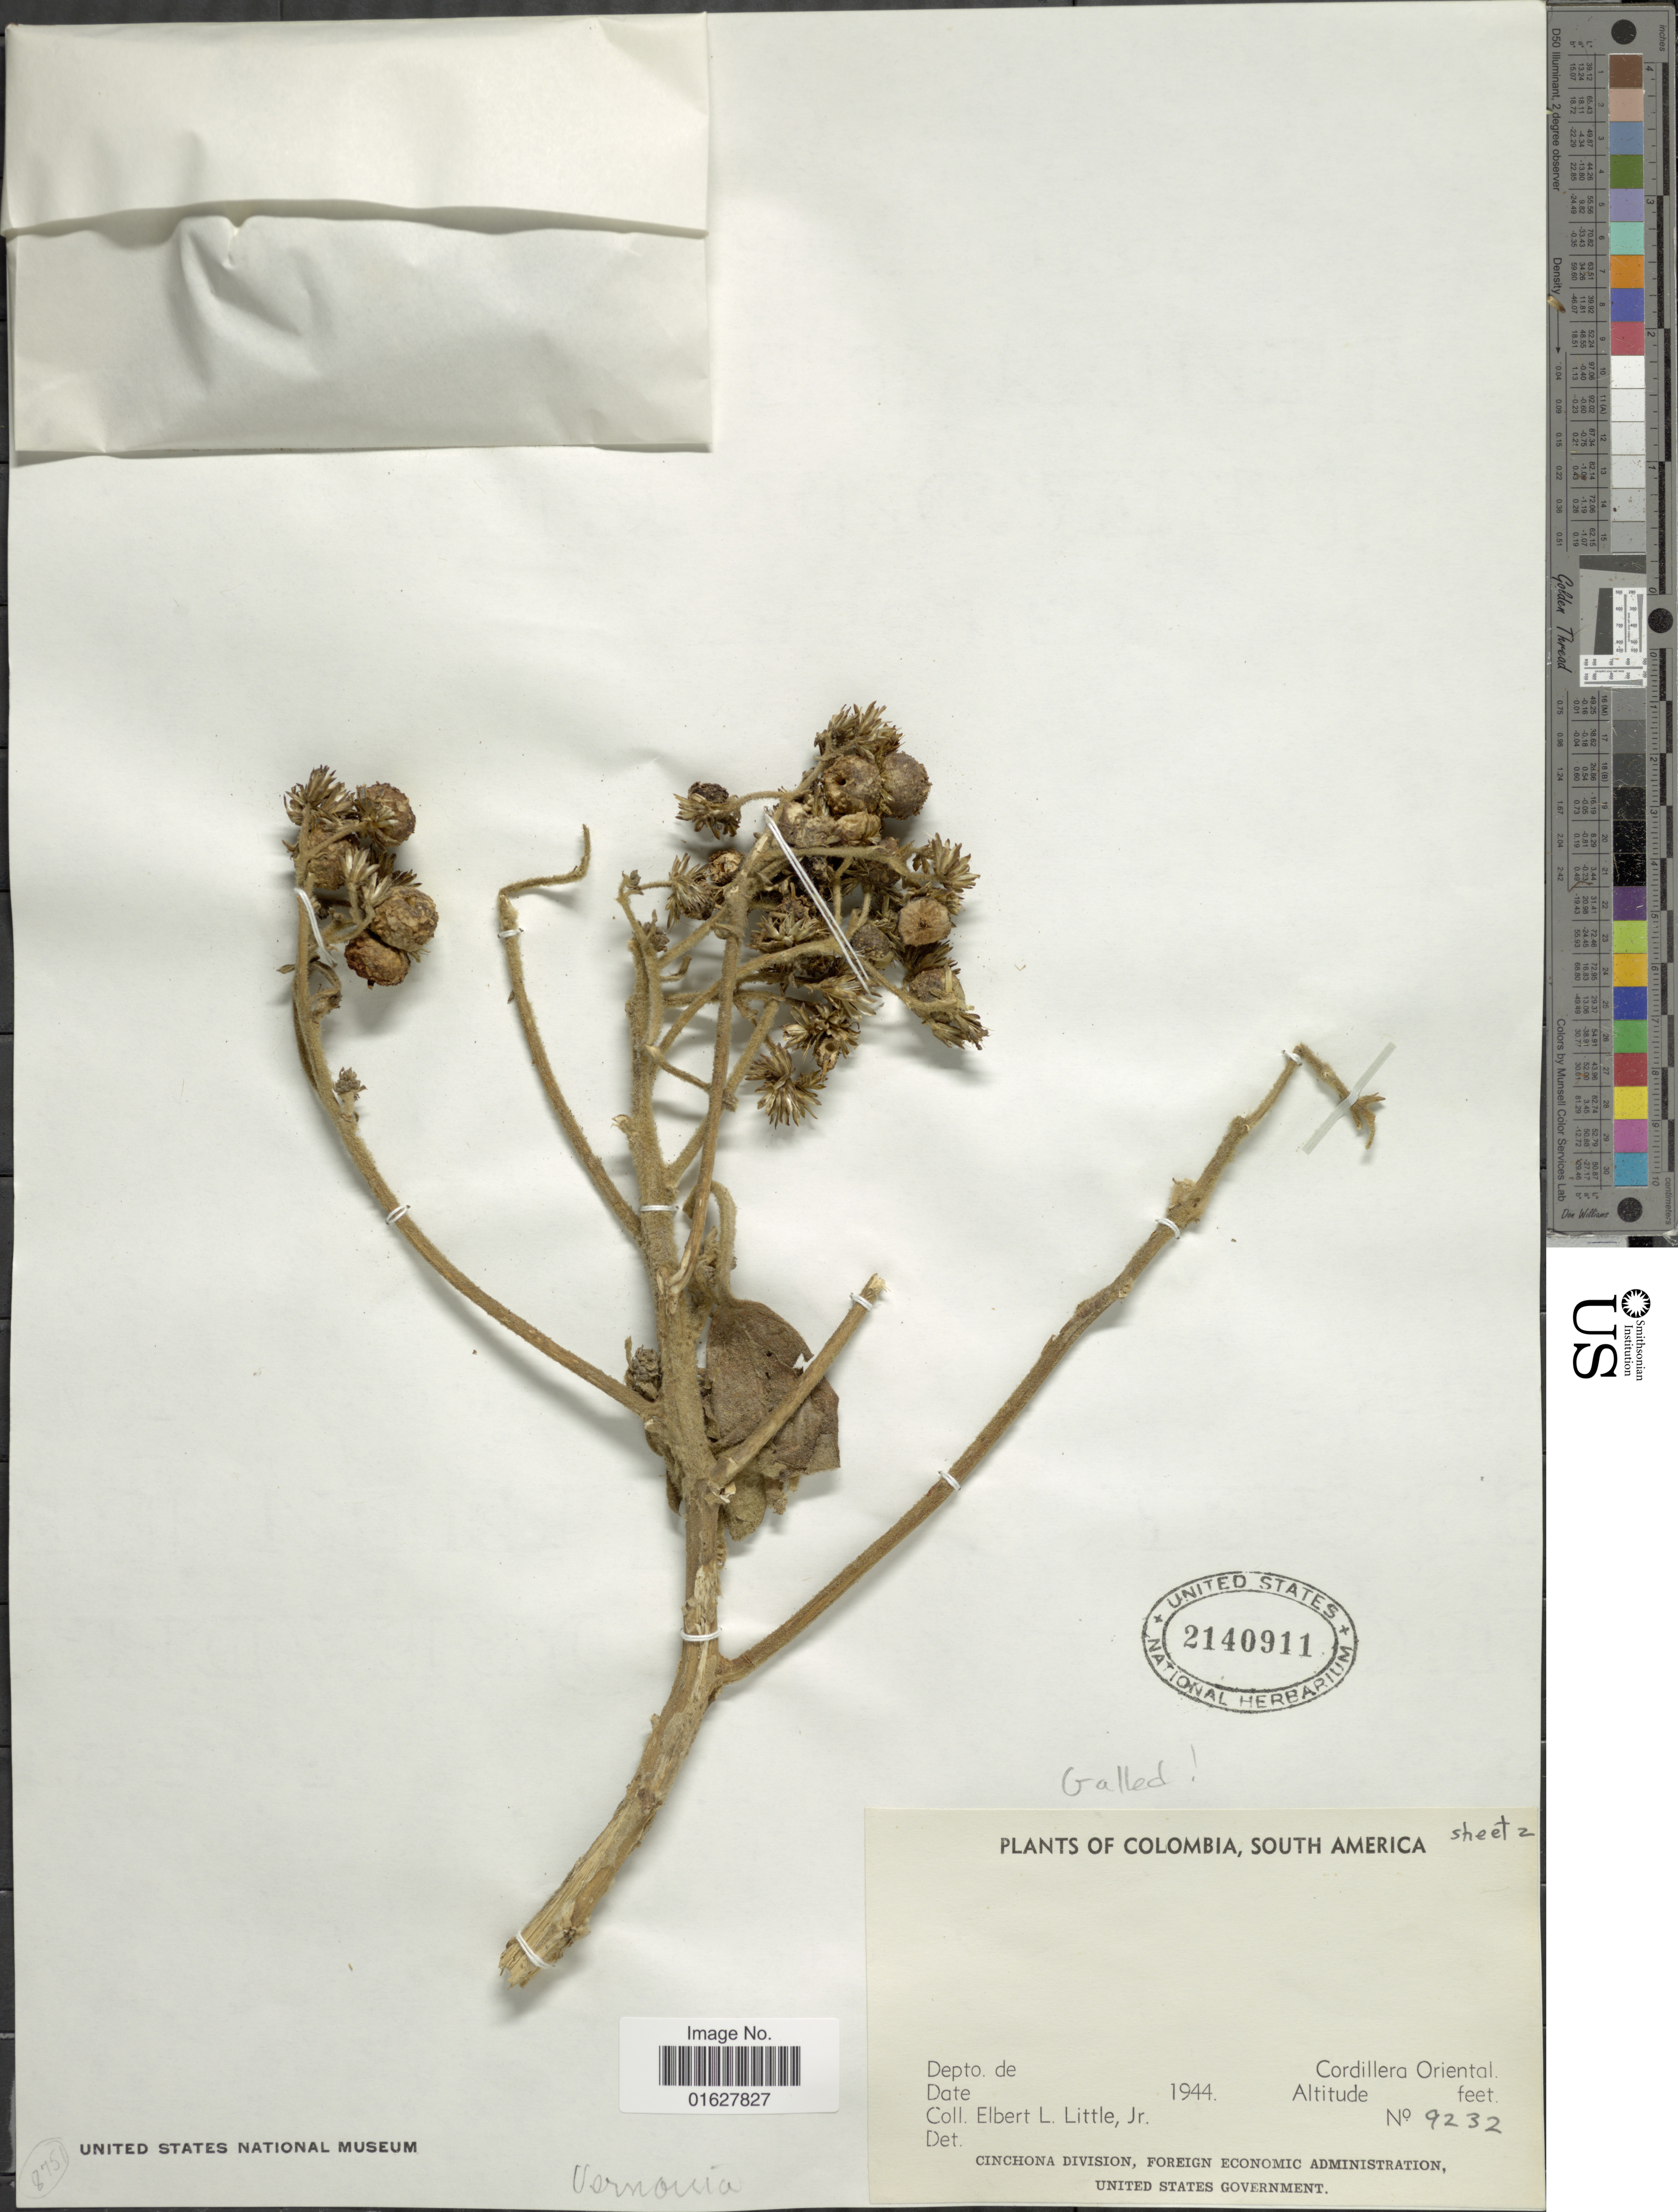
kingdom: Plantae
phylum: Tracheophyta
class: Magnoliopsida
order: Asterales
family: Asteraceae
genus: Vernonia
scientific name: Vernonia sp.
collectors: E. L. Little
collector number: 9232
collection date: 1944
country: Colombia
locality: Colombia, South America. Cordillera Oriental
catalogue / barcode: US 2140911